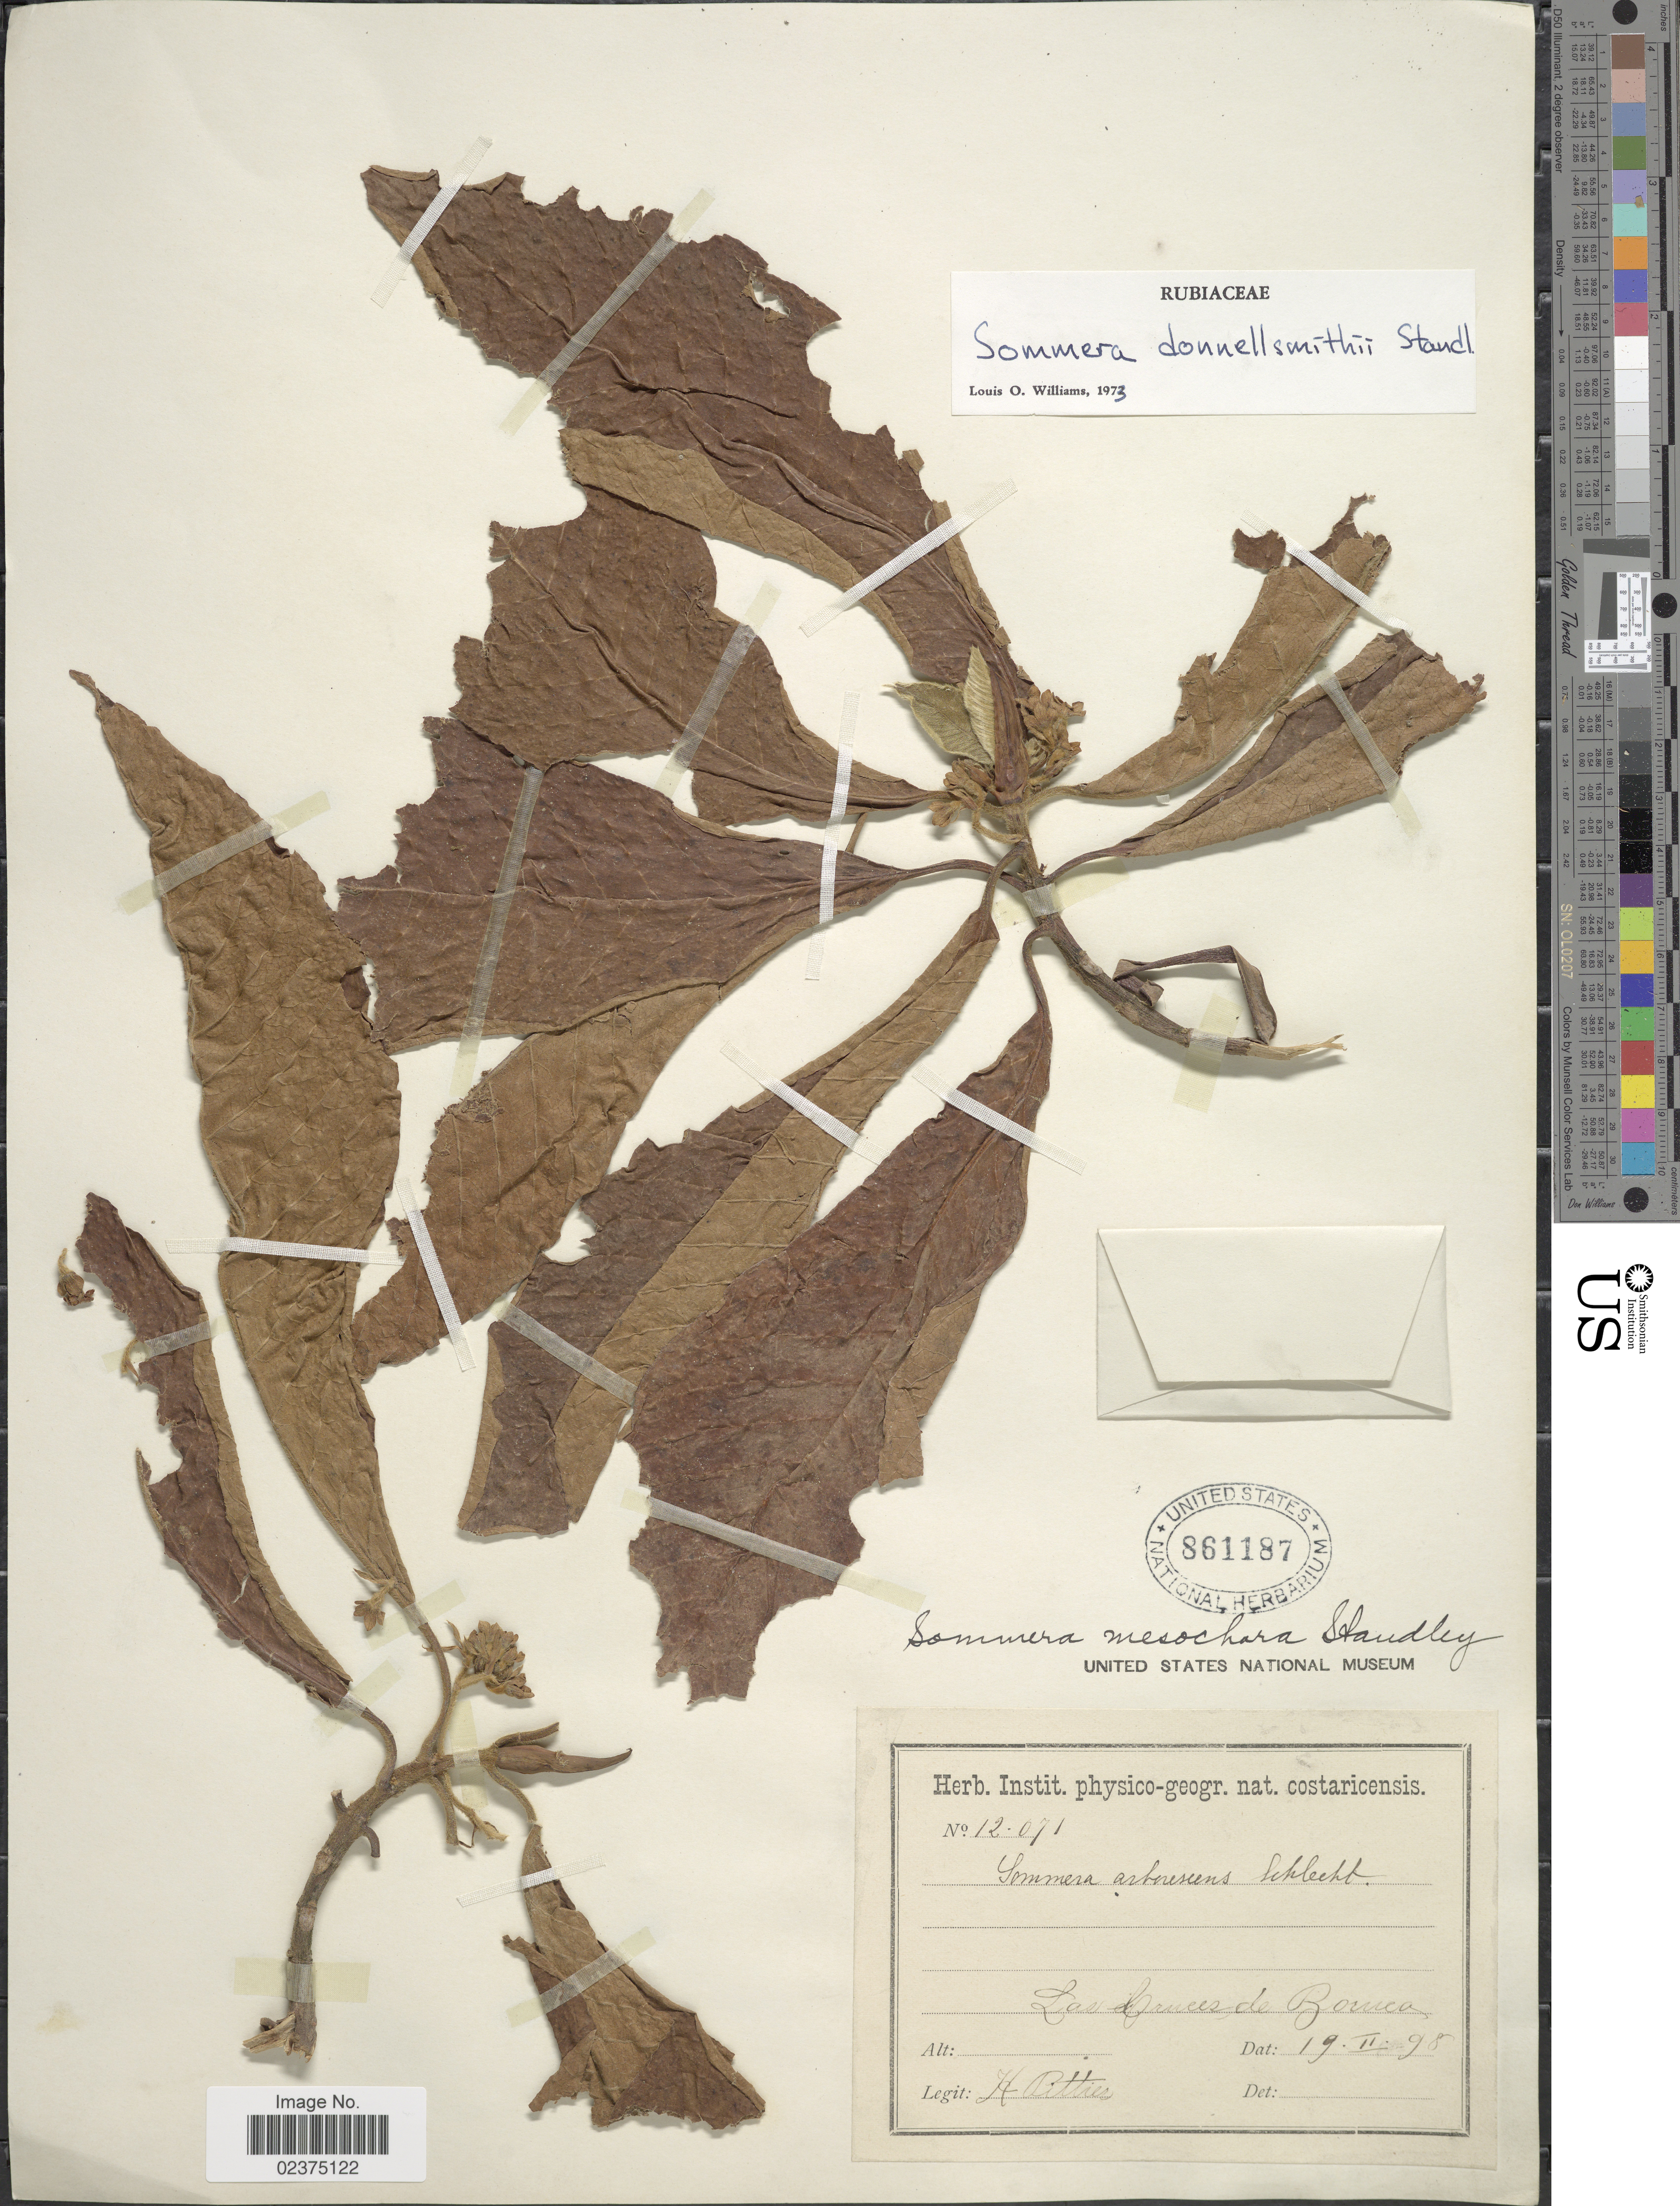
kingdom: Plantae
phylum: Tracheophyta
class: Magnoliopsida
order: Gentianales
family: Rubiaceae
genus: Sommera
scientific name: Sommera donnell-smithii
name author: Standl.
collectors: H. F. Pittier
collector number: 12071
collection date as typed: Transcribed d/m/y: 19/2/98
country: Costa Rica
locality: Las Cruces de Boruca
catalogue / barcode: US 861187